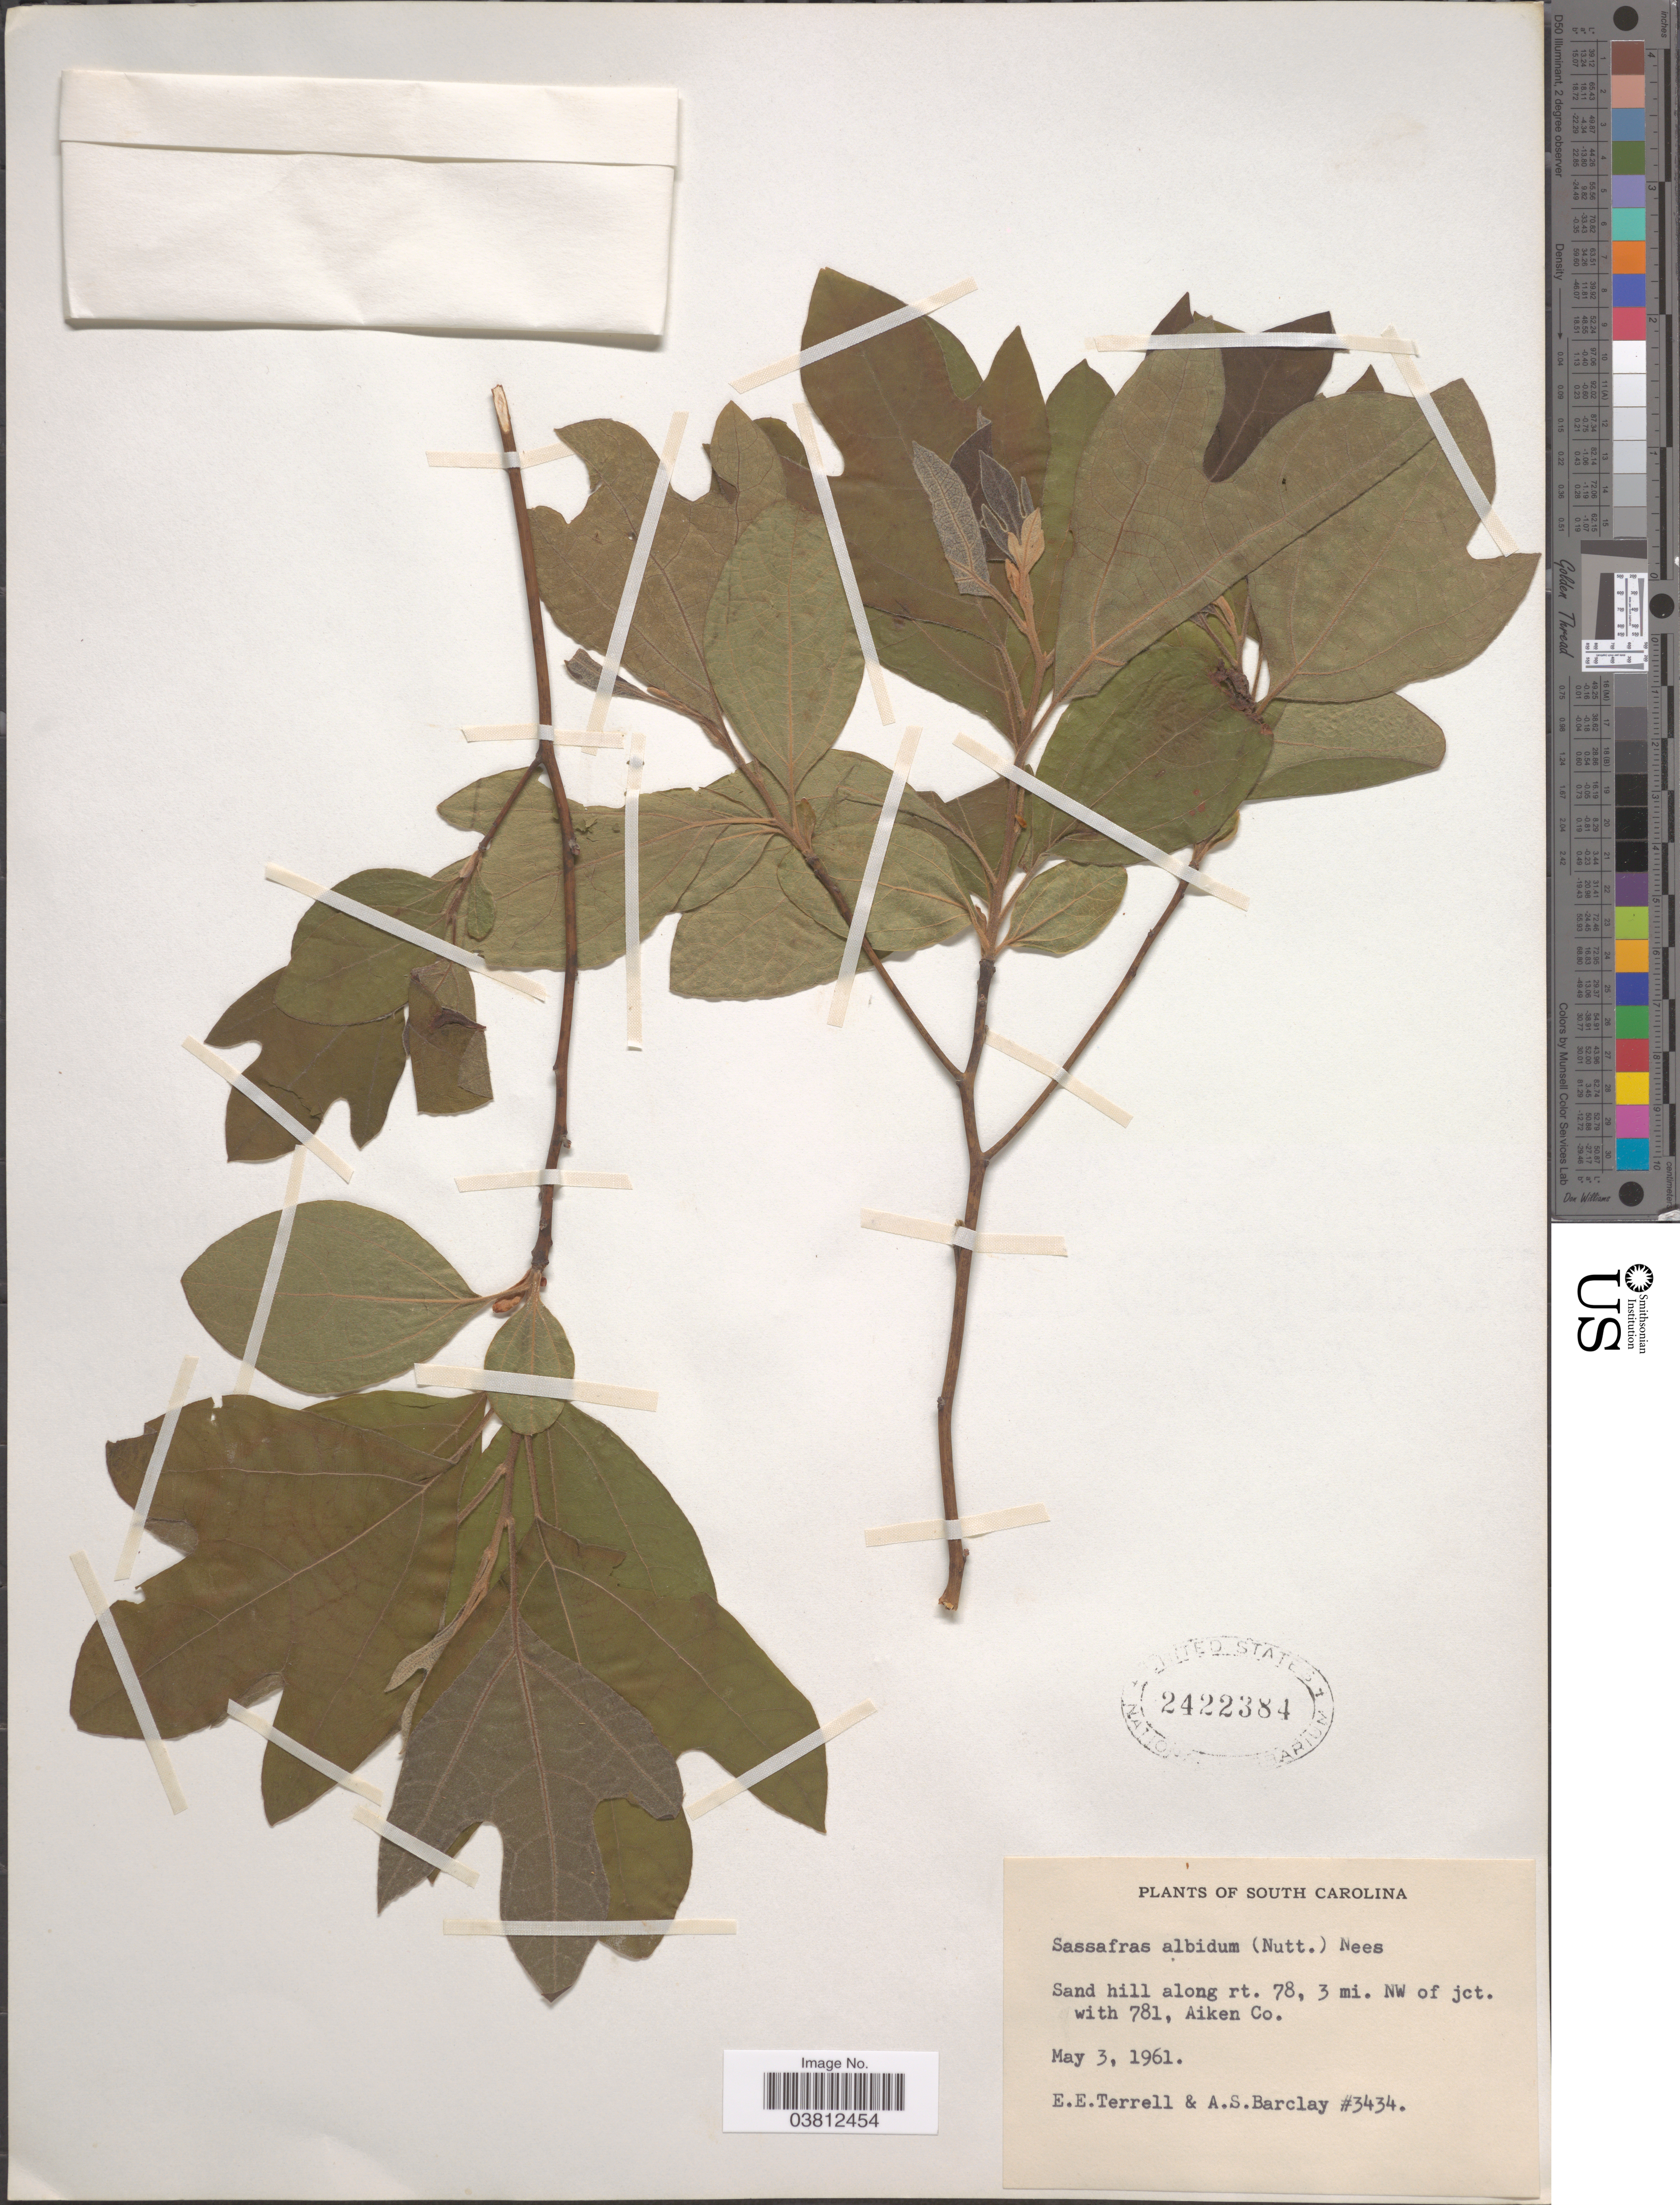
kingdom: Plantae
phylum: Tracheophyta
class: Magnoliopsida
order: Laurales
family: Lauraceae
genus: Sassafras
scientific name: Sassafras albidum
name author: (Nutt.) Nees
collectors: E. E. Terrell & A. S. Barclay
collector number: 3434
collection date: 1961-05-03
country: United States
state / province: South Carolina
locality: Sand hill along rt. 78, 3 mi. NW of jct. with 781, Aiken Co.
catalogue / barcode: US 2422384